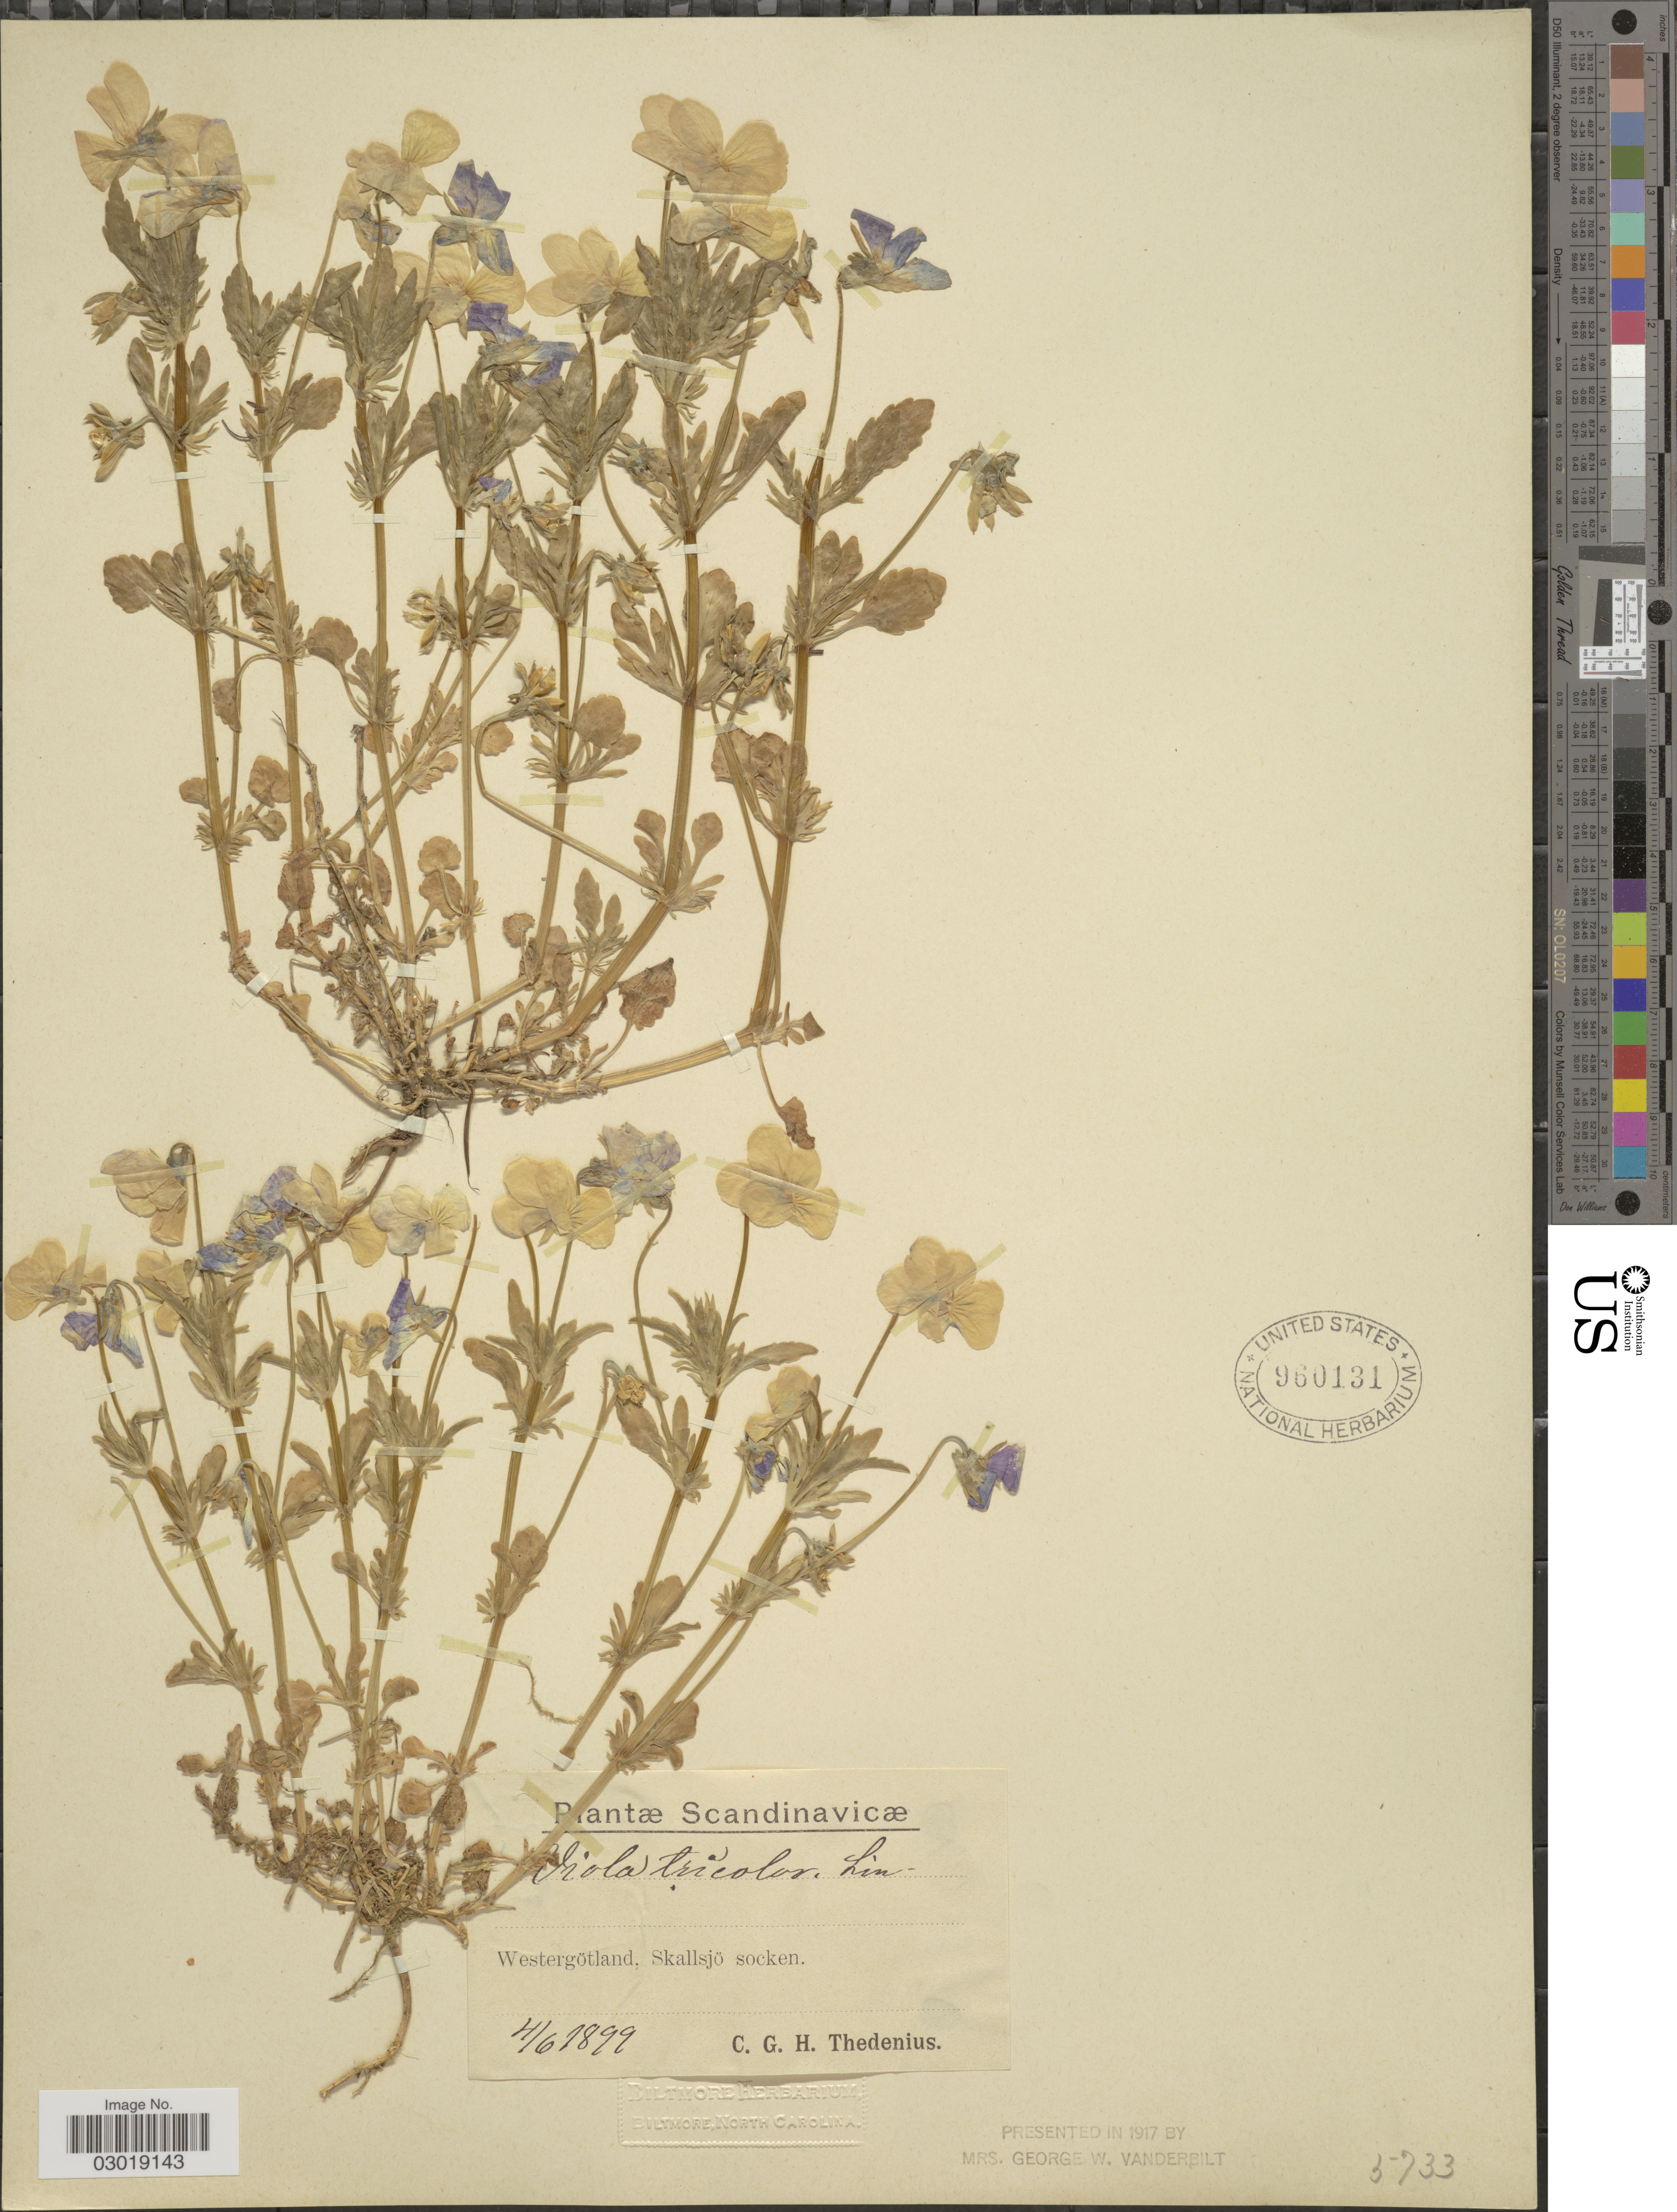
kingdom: Plantae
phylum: Tracheophyta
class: Magnoliopsida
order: Malpighiales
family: Violaceae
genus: Viola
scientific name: Viola tricolor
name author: L.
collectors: C. Thedenius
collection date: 1899-06-04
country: Sweden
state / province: Västra Götaland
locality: Scandinavicæ, Westergötland, Skallsjö socken.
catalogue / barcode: US 960131